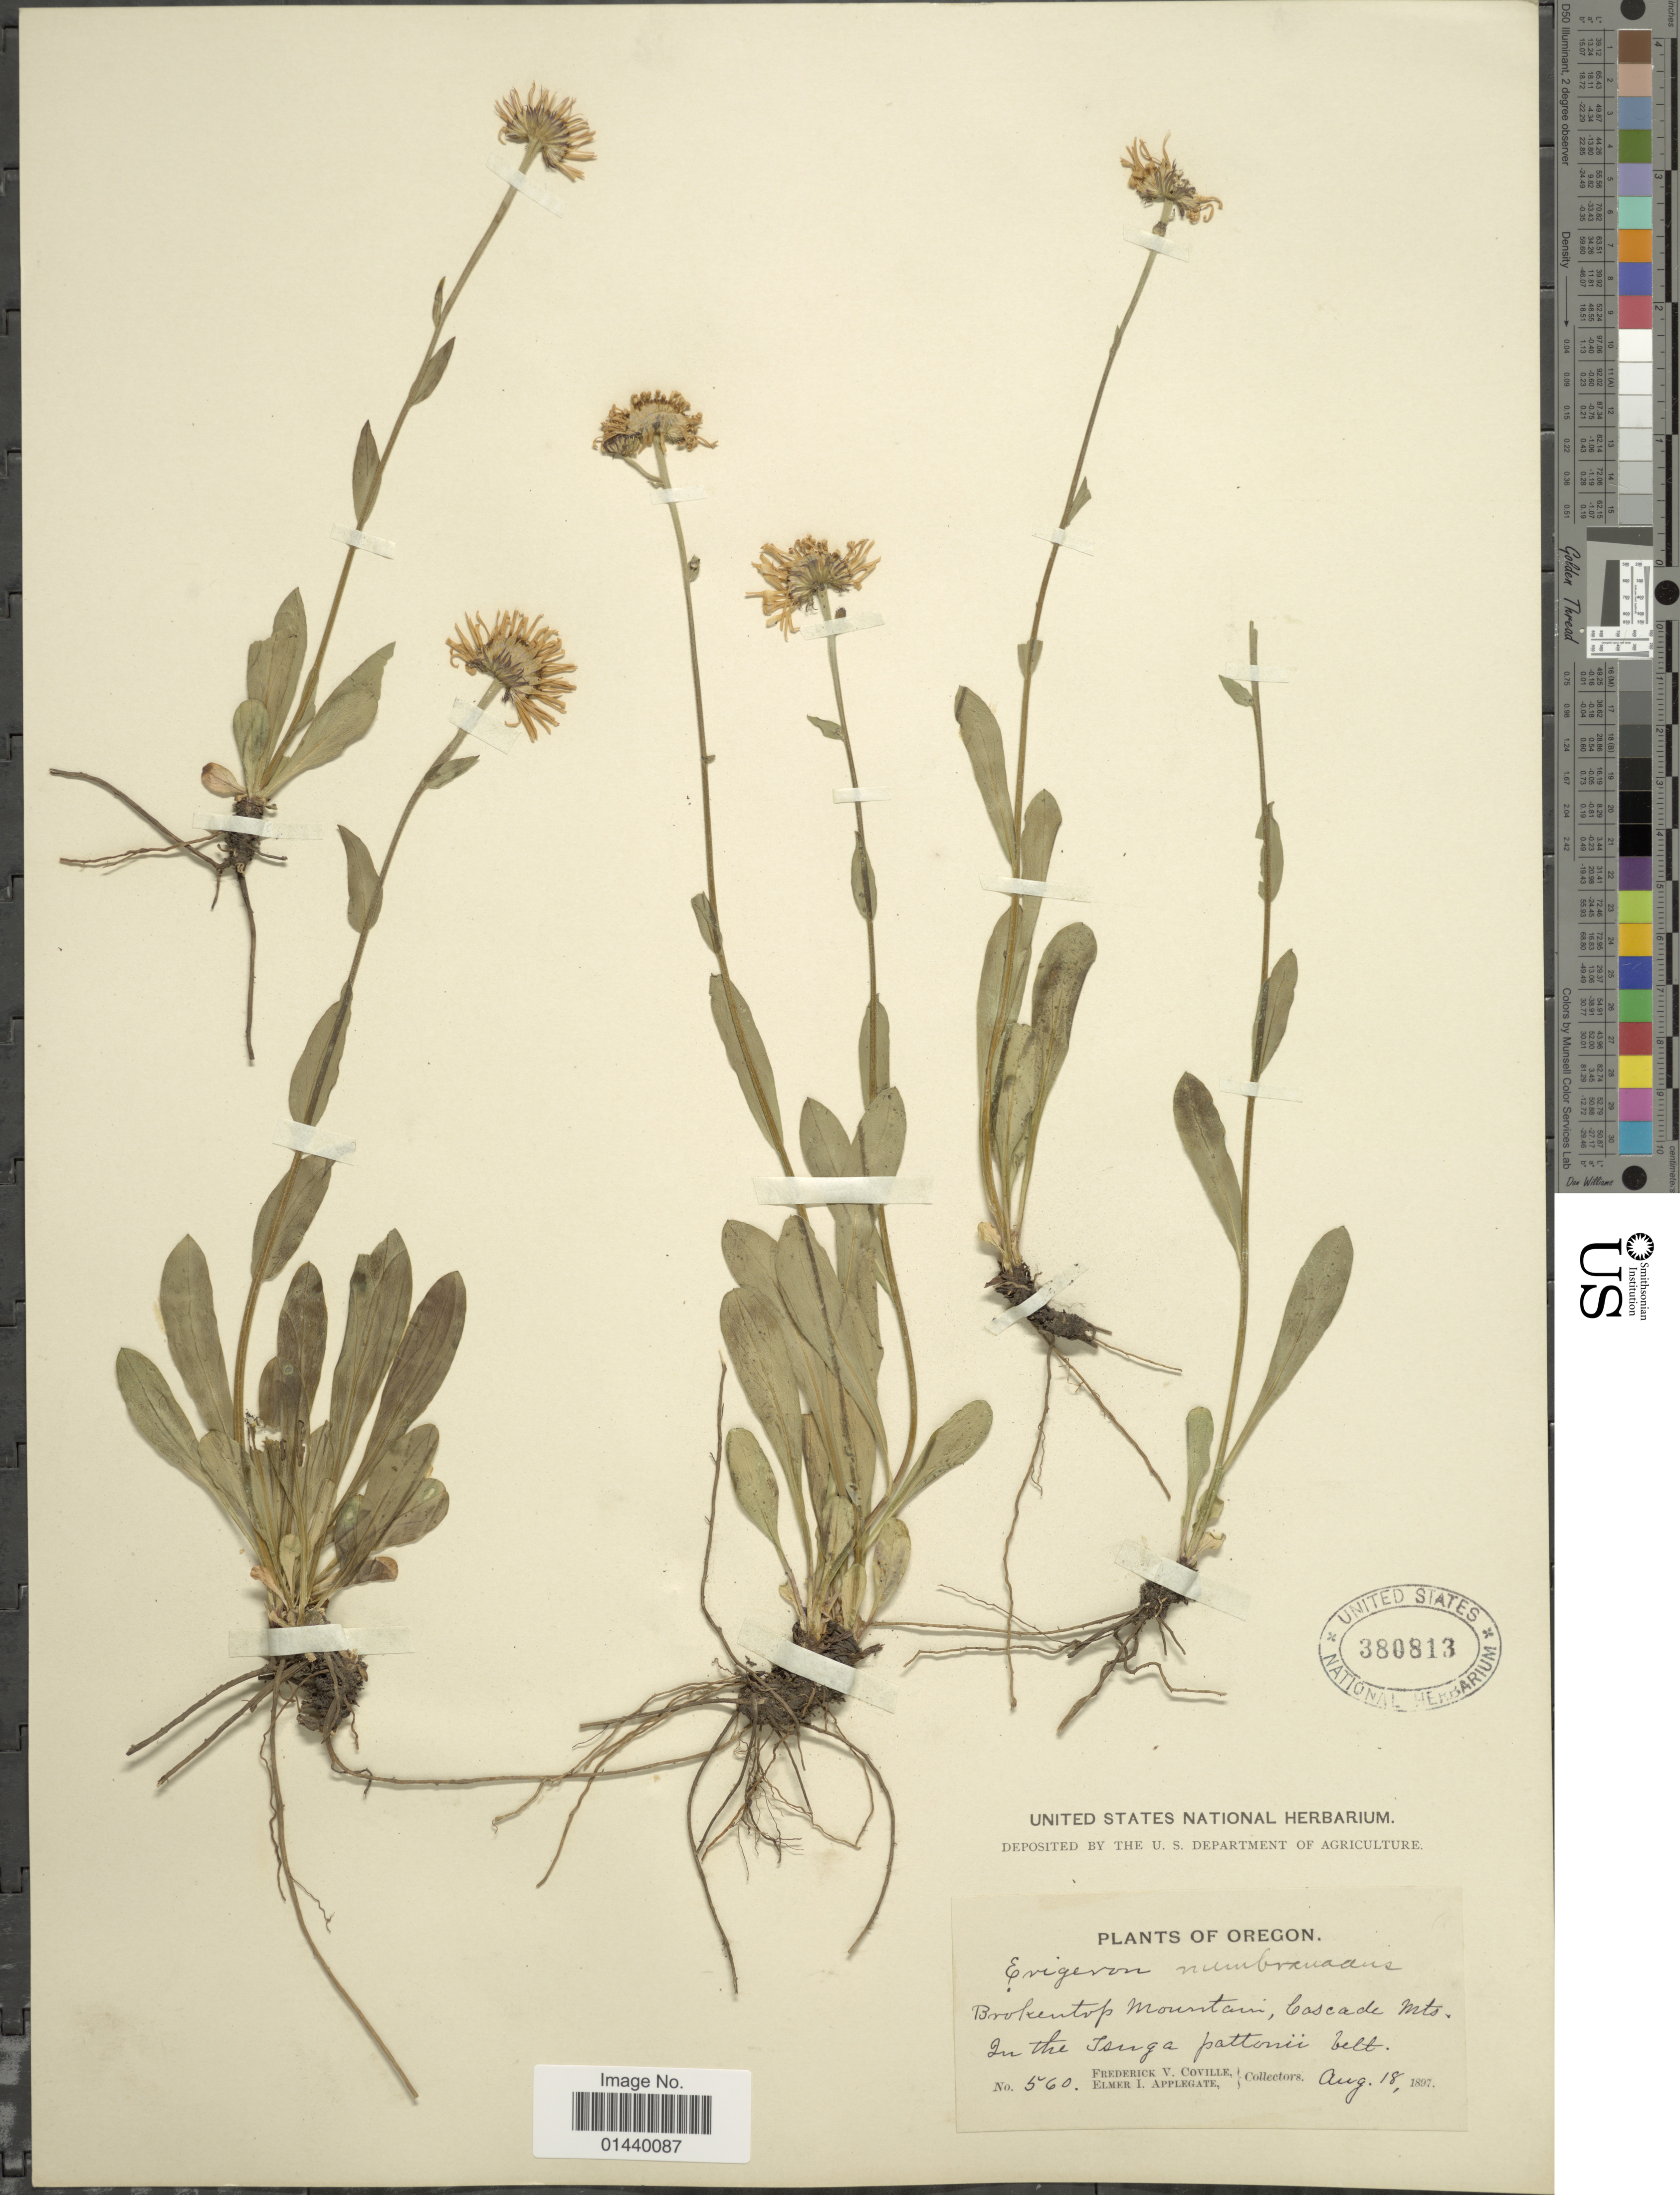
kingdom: Plantae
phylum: Tracheophyta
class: Magnoliopsida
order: Asterales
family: Asteraceae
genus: Erigeron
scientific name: Erigeron salsuginosus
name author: (Richardson ex R. Br.) A. Gray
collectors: F. V. Coville & E. I. Applegate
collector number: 560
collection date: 1897-08-18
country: United States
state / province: Oregon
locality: Brokentop Mountain, Cascade Mts.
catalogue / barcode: US 380813